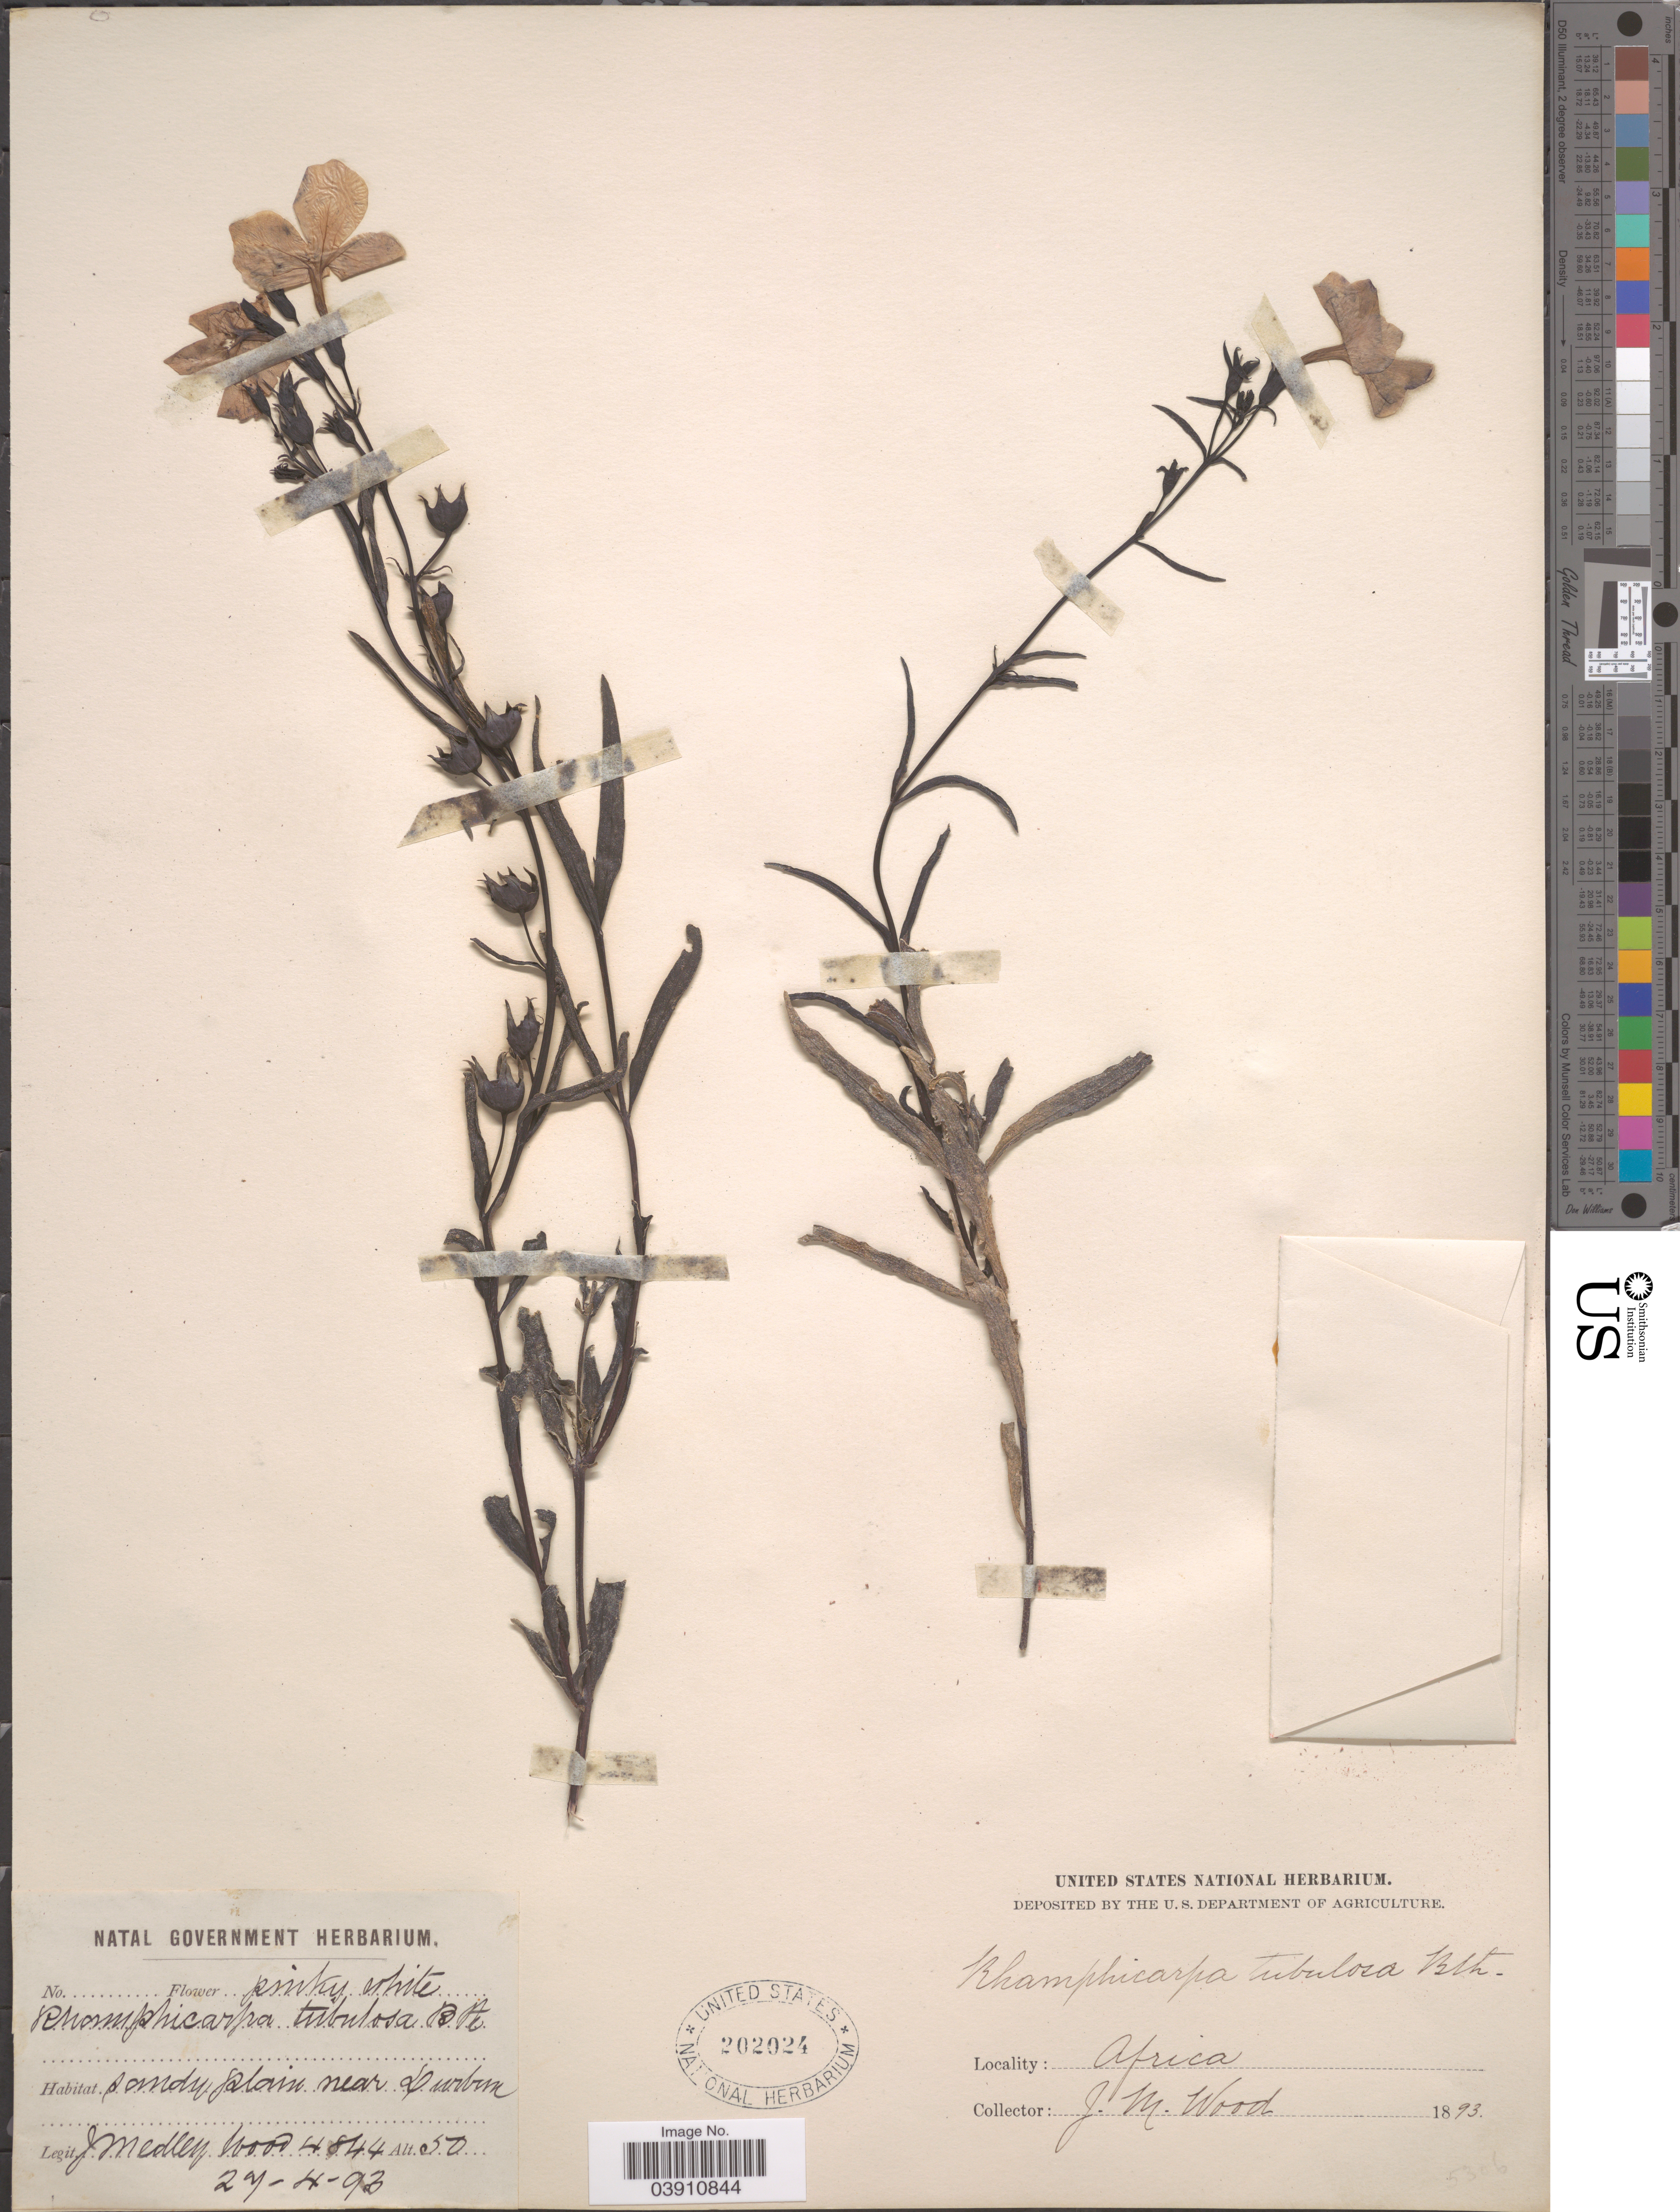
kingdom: Plantae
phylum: Tracheophyta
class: Magnoliopsida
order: Lamiales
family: Orobanchaceae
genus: Cycnium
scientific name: Cycnium tubulosum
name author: (L. f.) Engl.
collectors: J. M. Wood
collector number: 4844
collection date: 1893-04-27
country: South Africa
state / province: KwaZulu-Natal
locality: Sandy plain near Durbun.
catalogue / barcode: US 202024